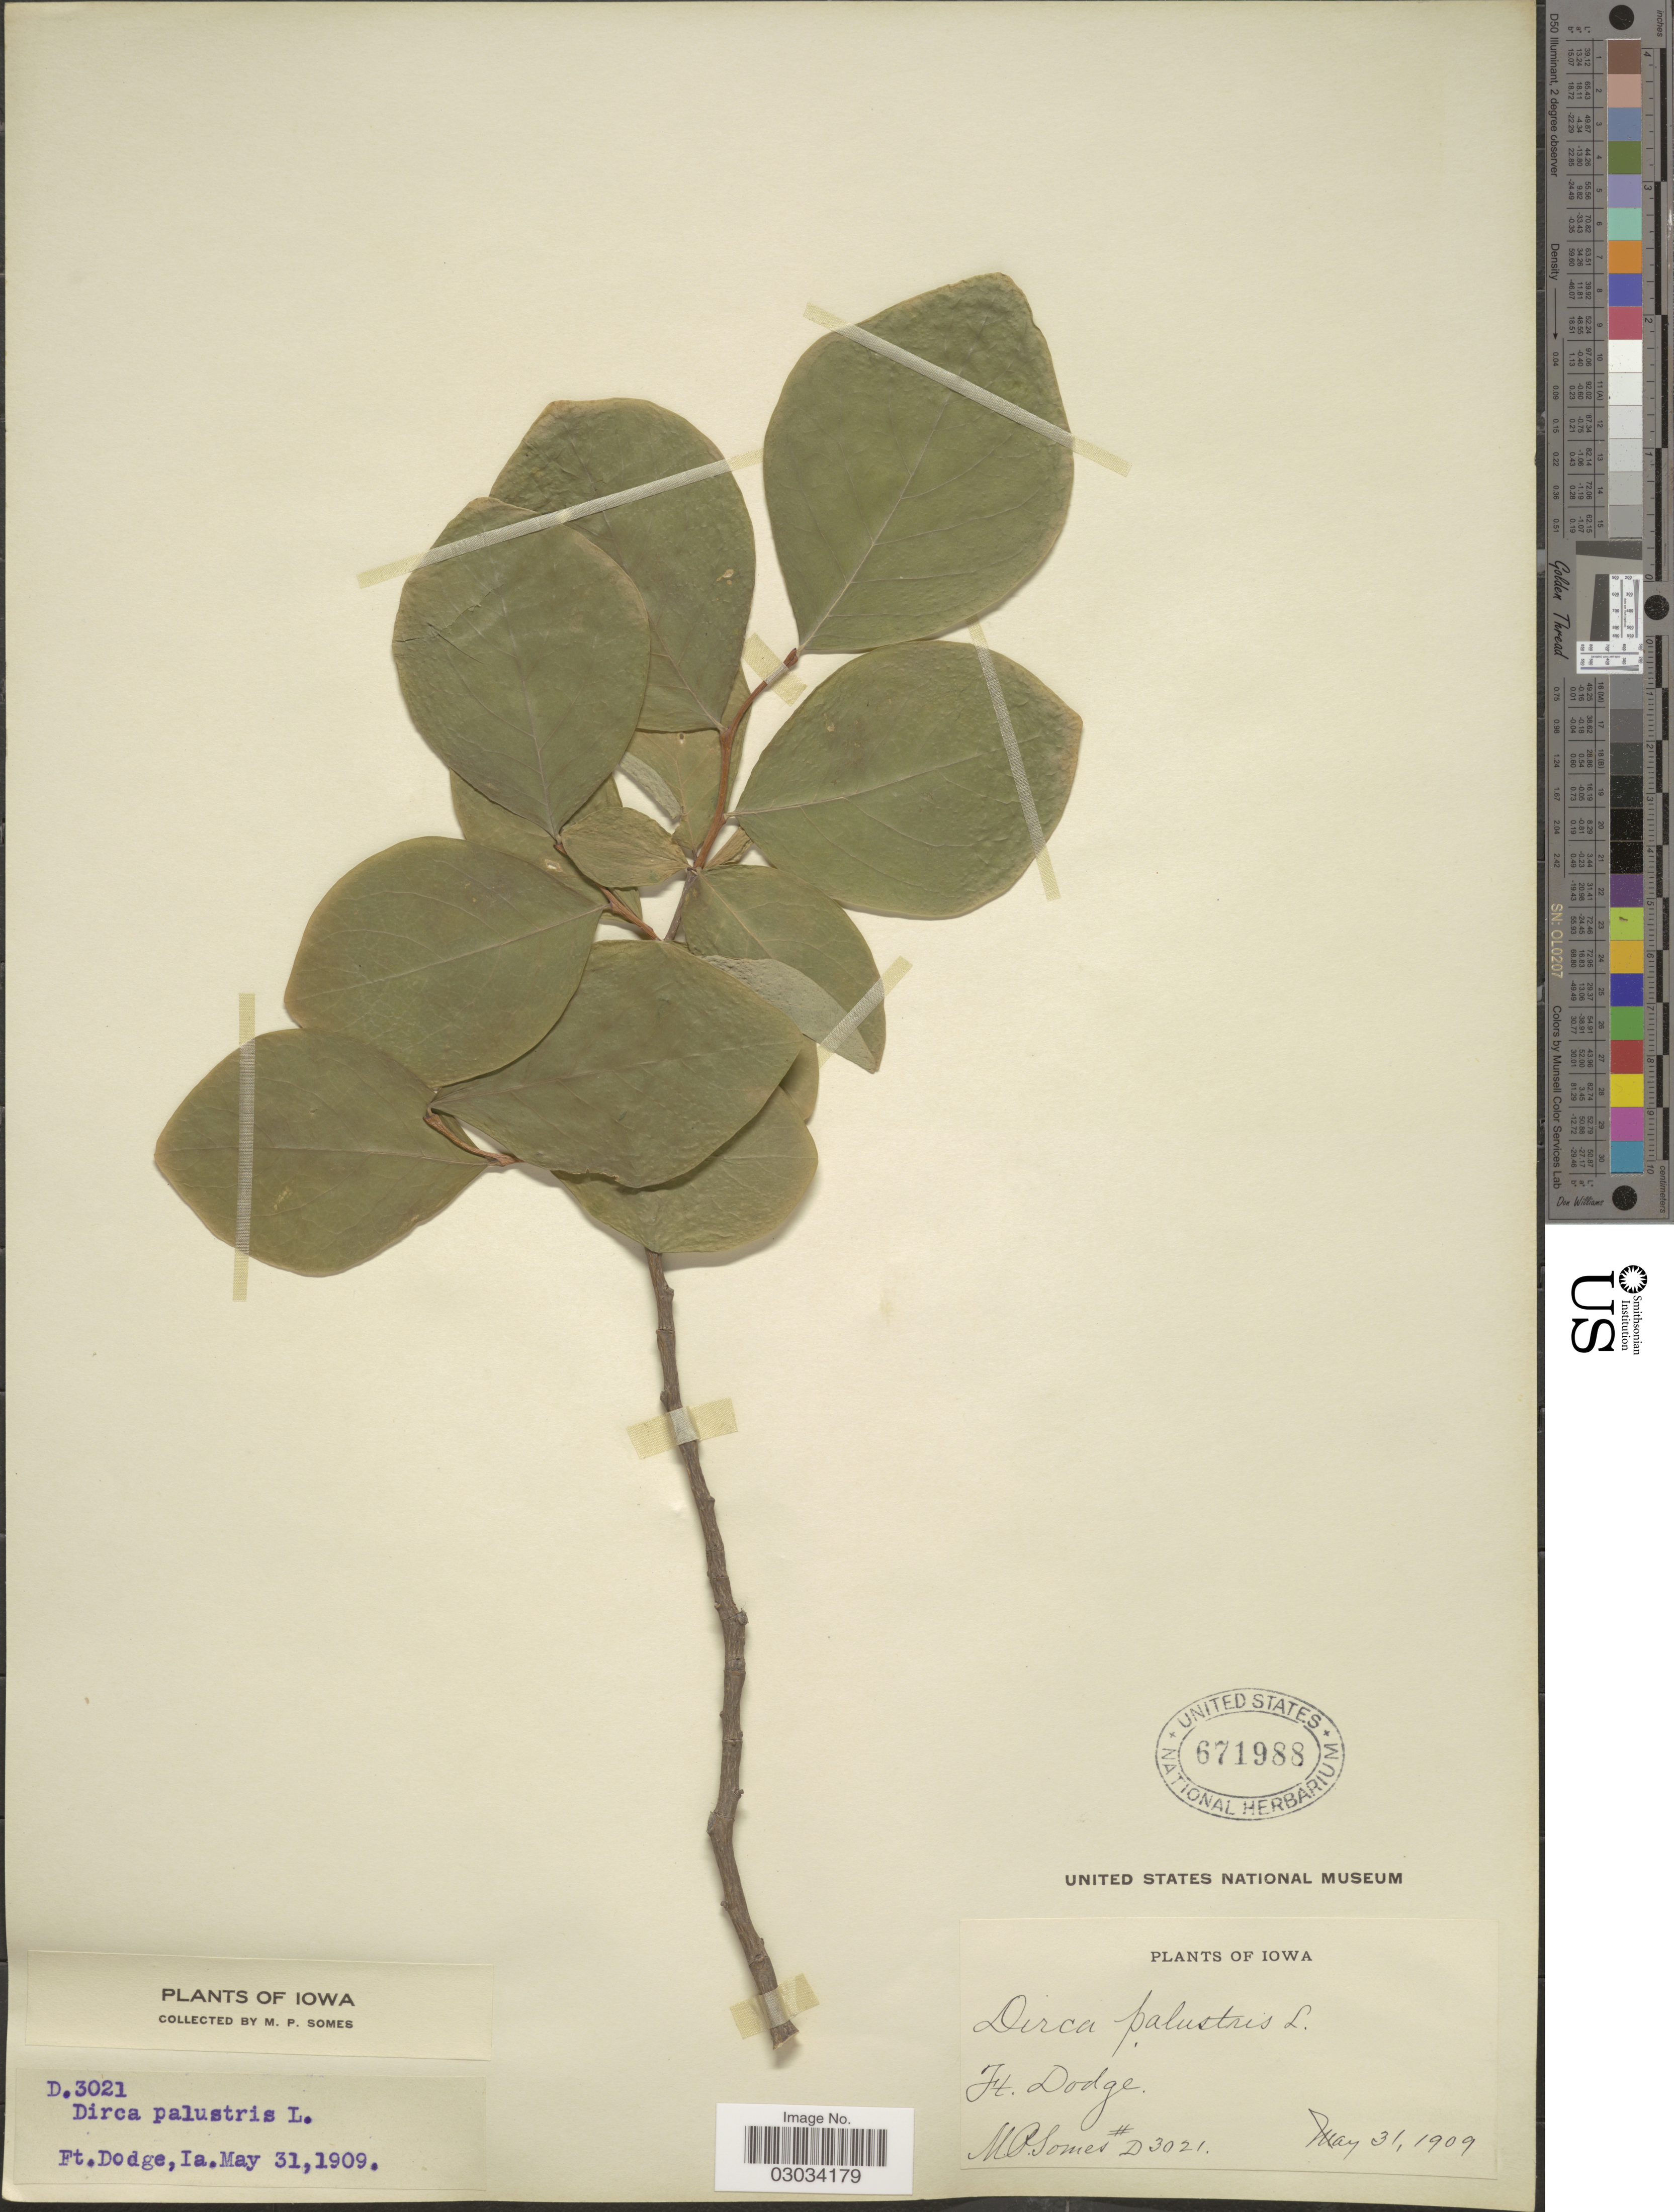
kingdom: Plantae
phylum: Tracheophyta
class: Magnoliopsida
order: Malvales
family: Thymelaeaceae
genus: Dirca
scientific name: Dirca palustris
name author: L.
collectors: M. Somes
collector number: D3021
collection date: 1909-05-31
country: United States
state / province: Iowa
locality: Ft. Dodge.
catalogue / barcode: US 671988